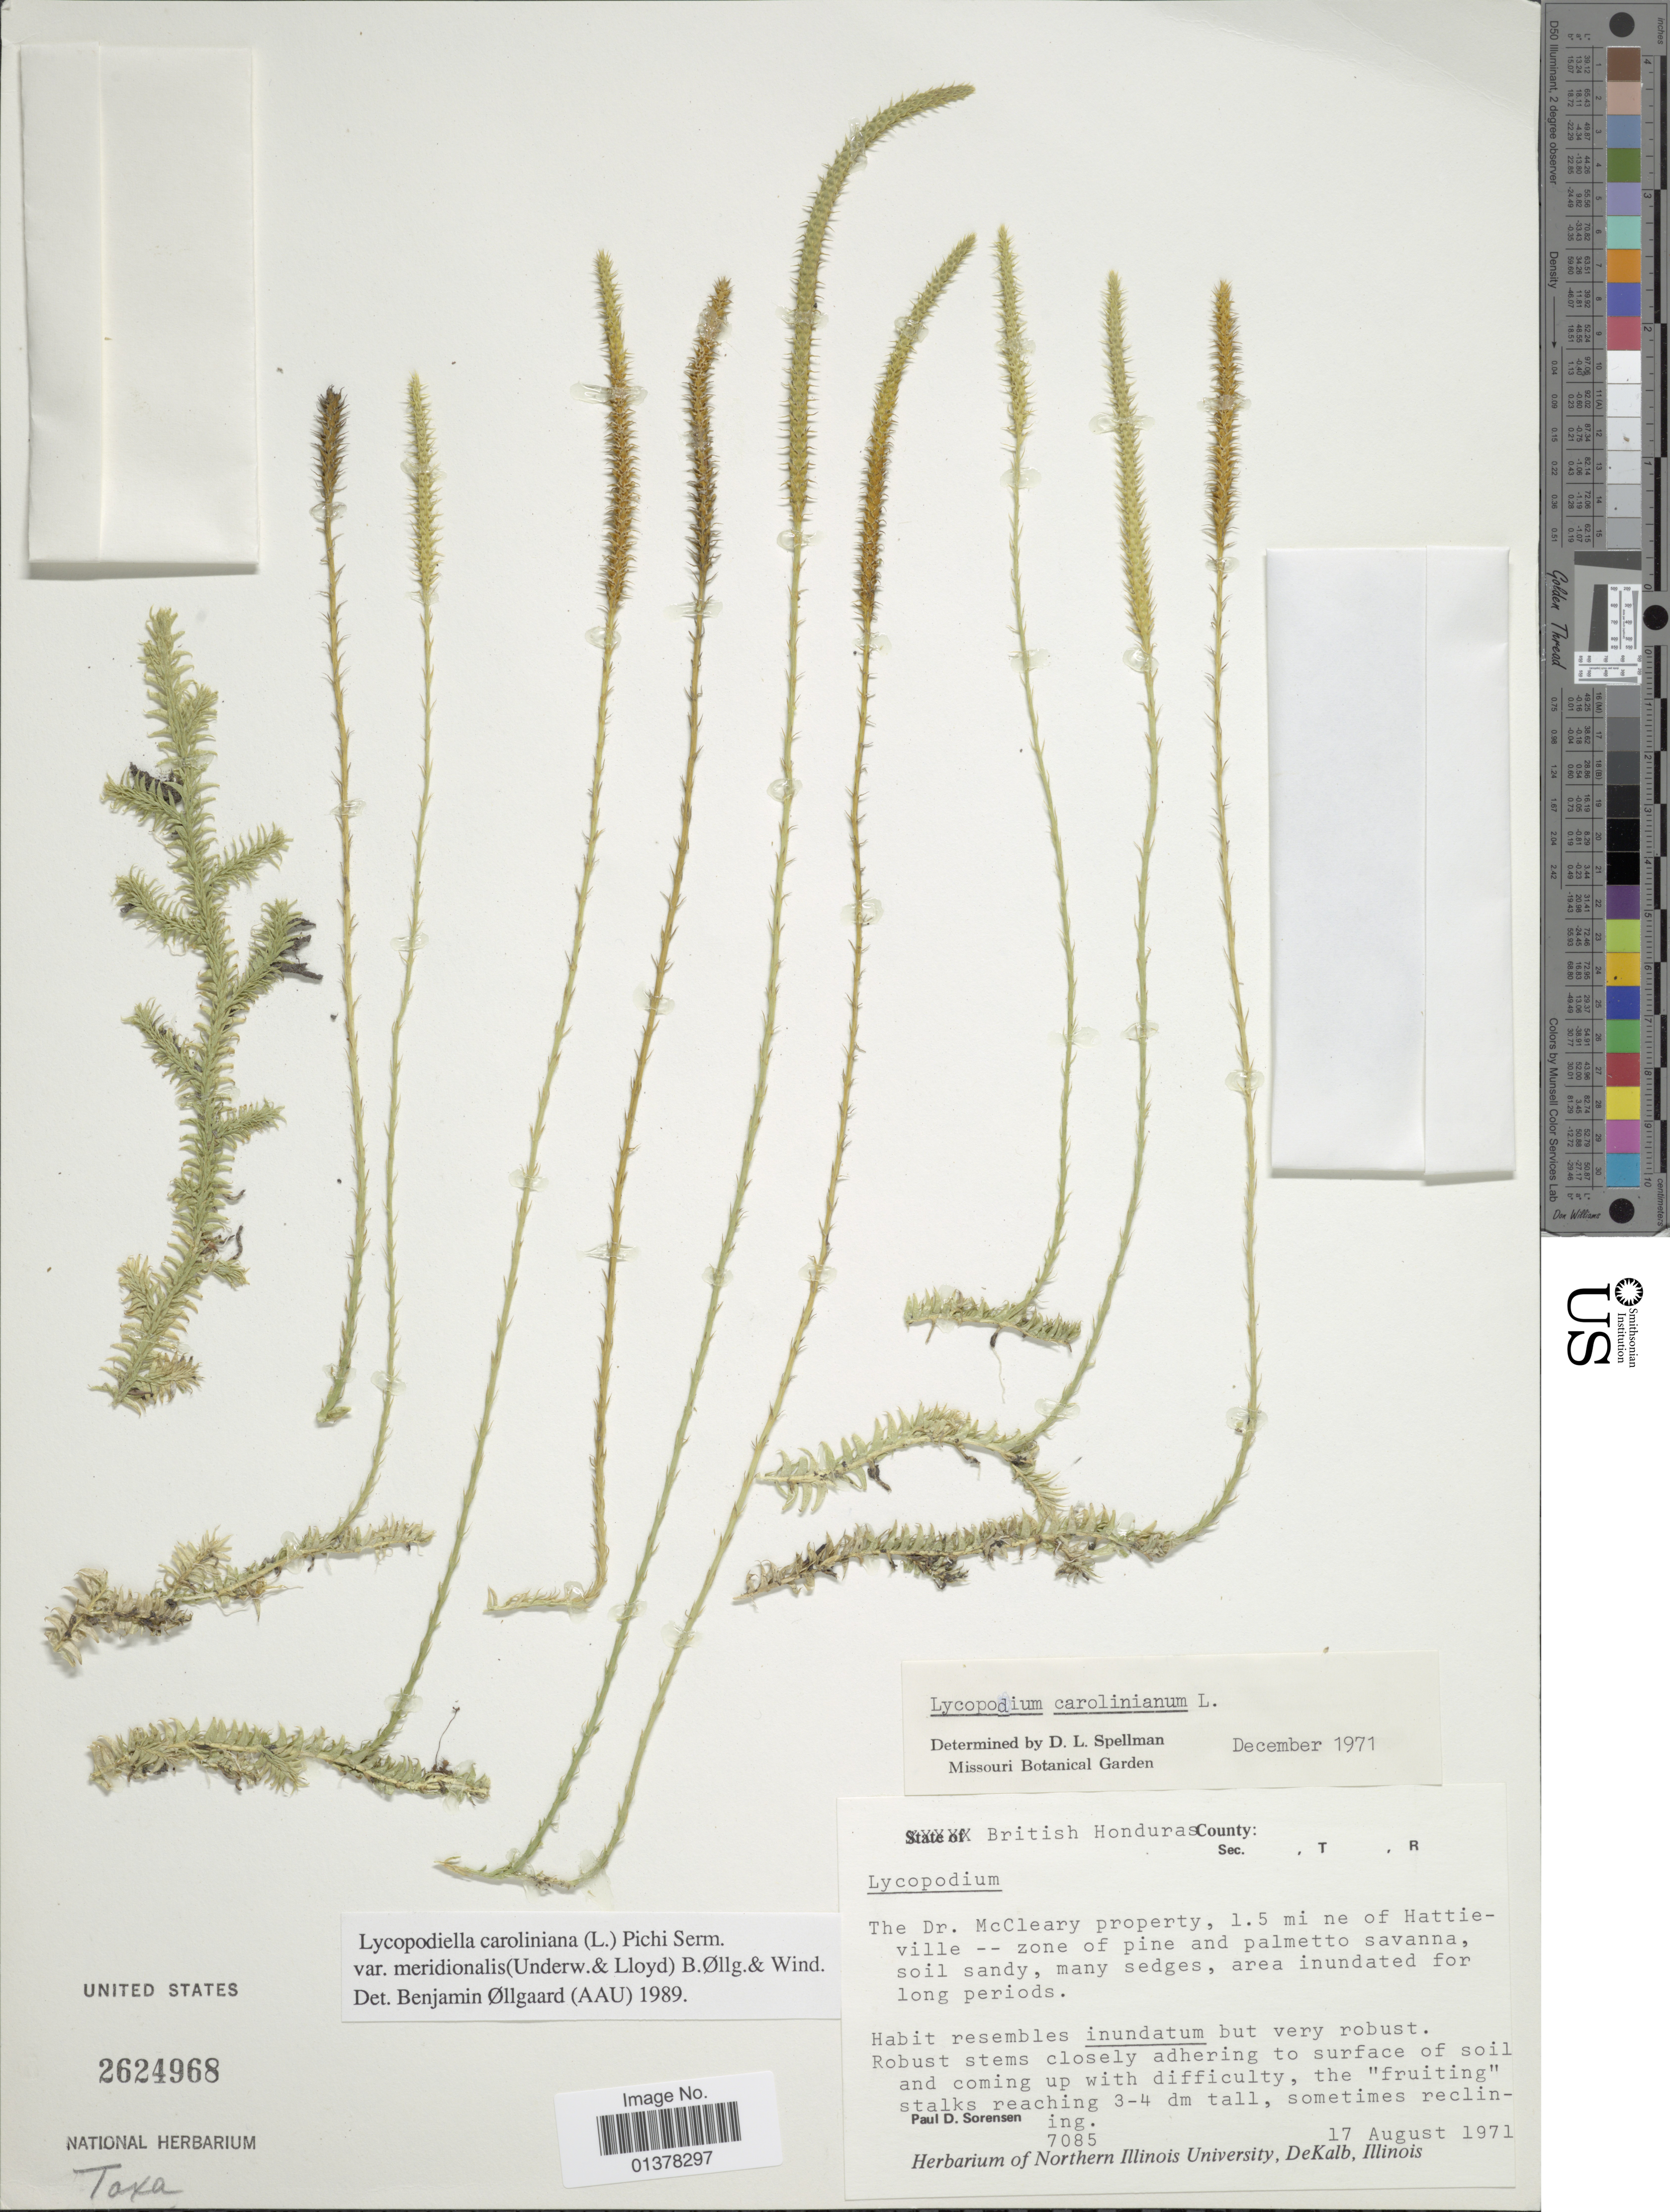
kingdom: Plantae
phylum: Tracheophyta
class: Lycopodiopsida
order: Lycopodiales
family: Lycopodiaceae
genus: Pseudolycopodiella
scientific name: Pseudolycopodiella paradoxa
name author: (Mart.) Holub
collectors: P. Sorensen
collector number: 7085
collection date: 1971-08-17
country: Belize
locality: The Dr. McCleary property, 1.5 mi ne of Hattieville, zone of pine and palmetto savanna, soil sandy, many sedges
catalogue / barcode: US 2624968